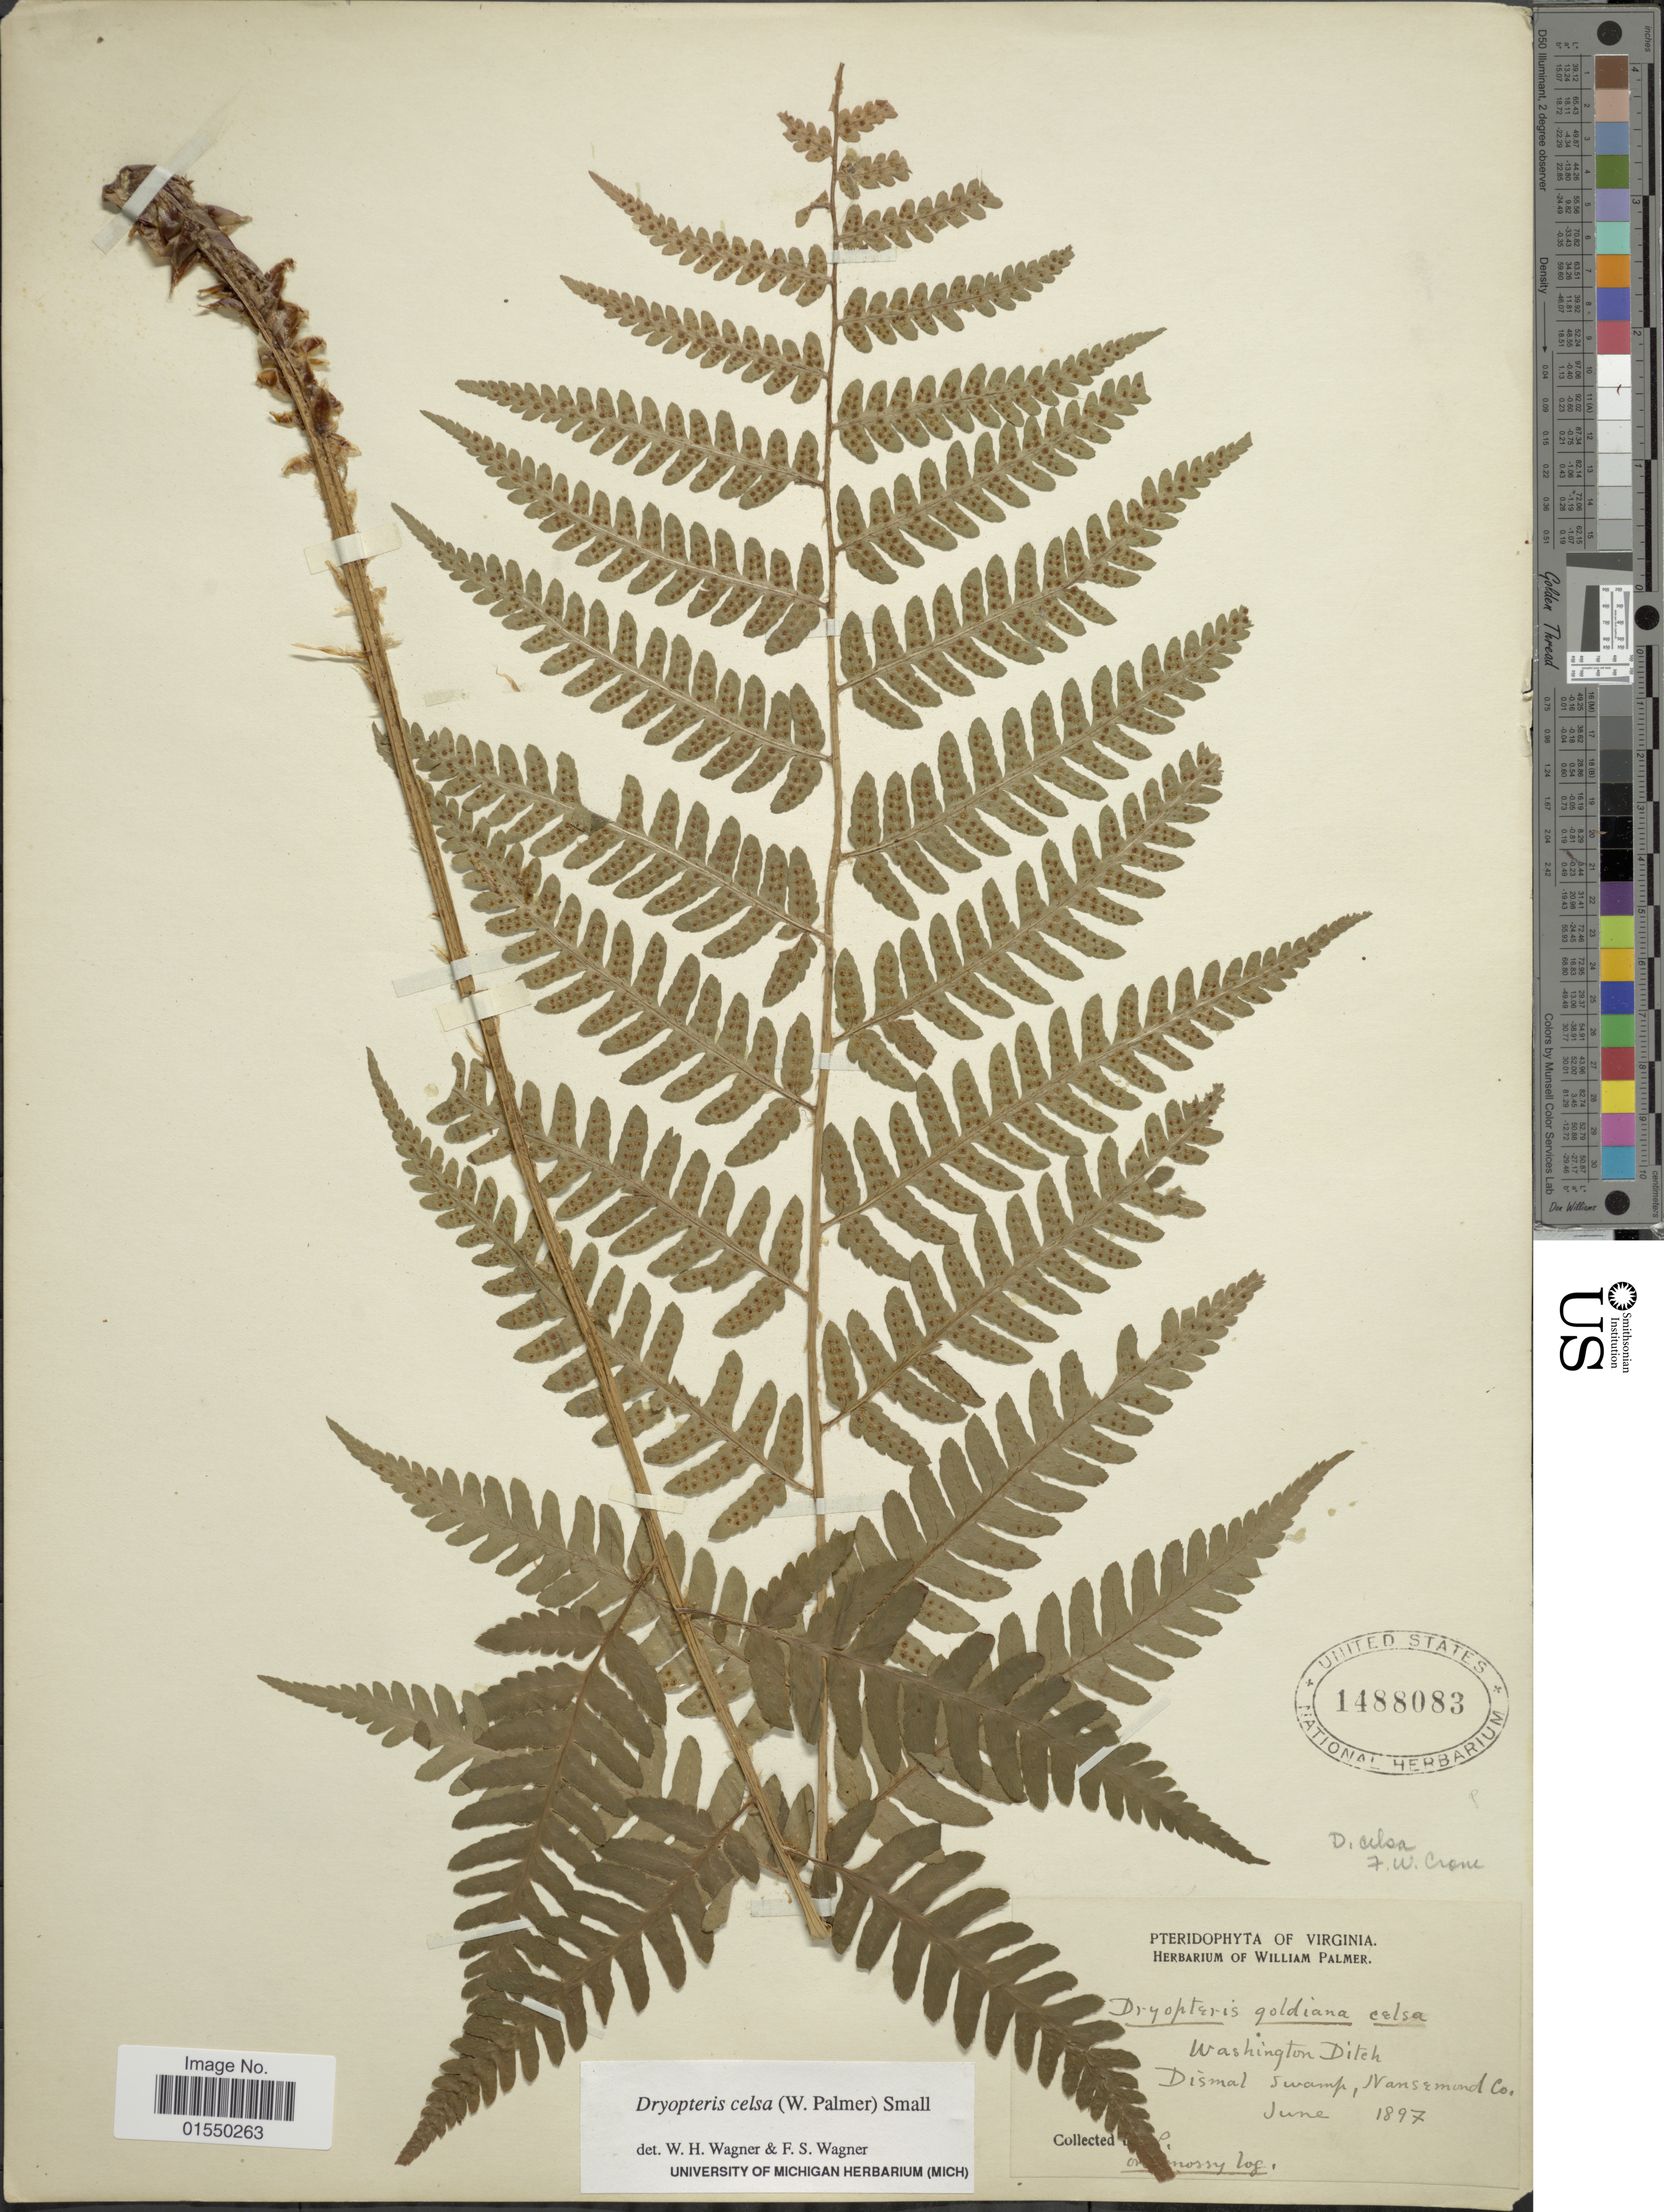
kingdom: Plantae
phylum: Tracheophyta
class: Polypodiopsida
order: Polypodiales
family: Dryopteridaceae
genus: Dryopteris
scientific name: Dryopteris celsa (W. Palmer) Knowlt., W. Palmer & C.L. Pollard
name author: (W. Palmer) Knowlt. et al.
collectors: W. Palmer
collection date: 1897-06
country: United States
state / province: Virginia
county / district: City of Suffolk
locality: Washington Ditch, Dismal Swamp, Nansemond Co.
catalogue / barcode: US 1488083